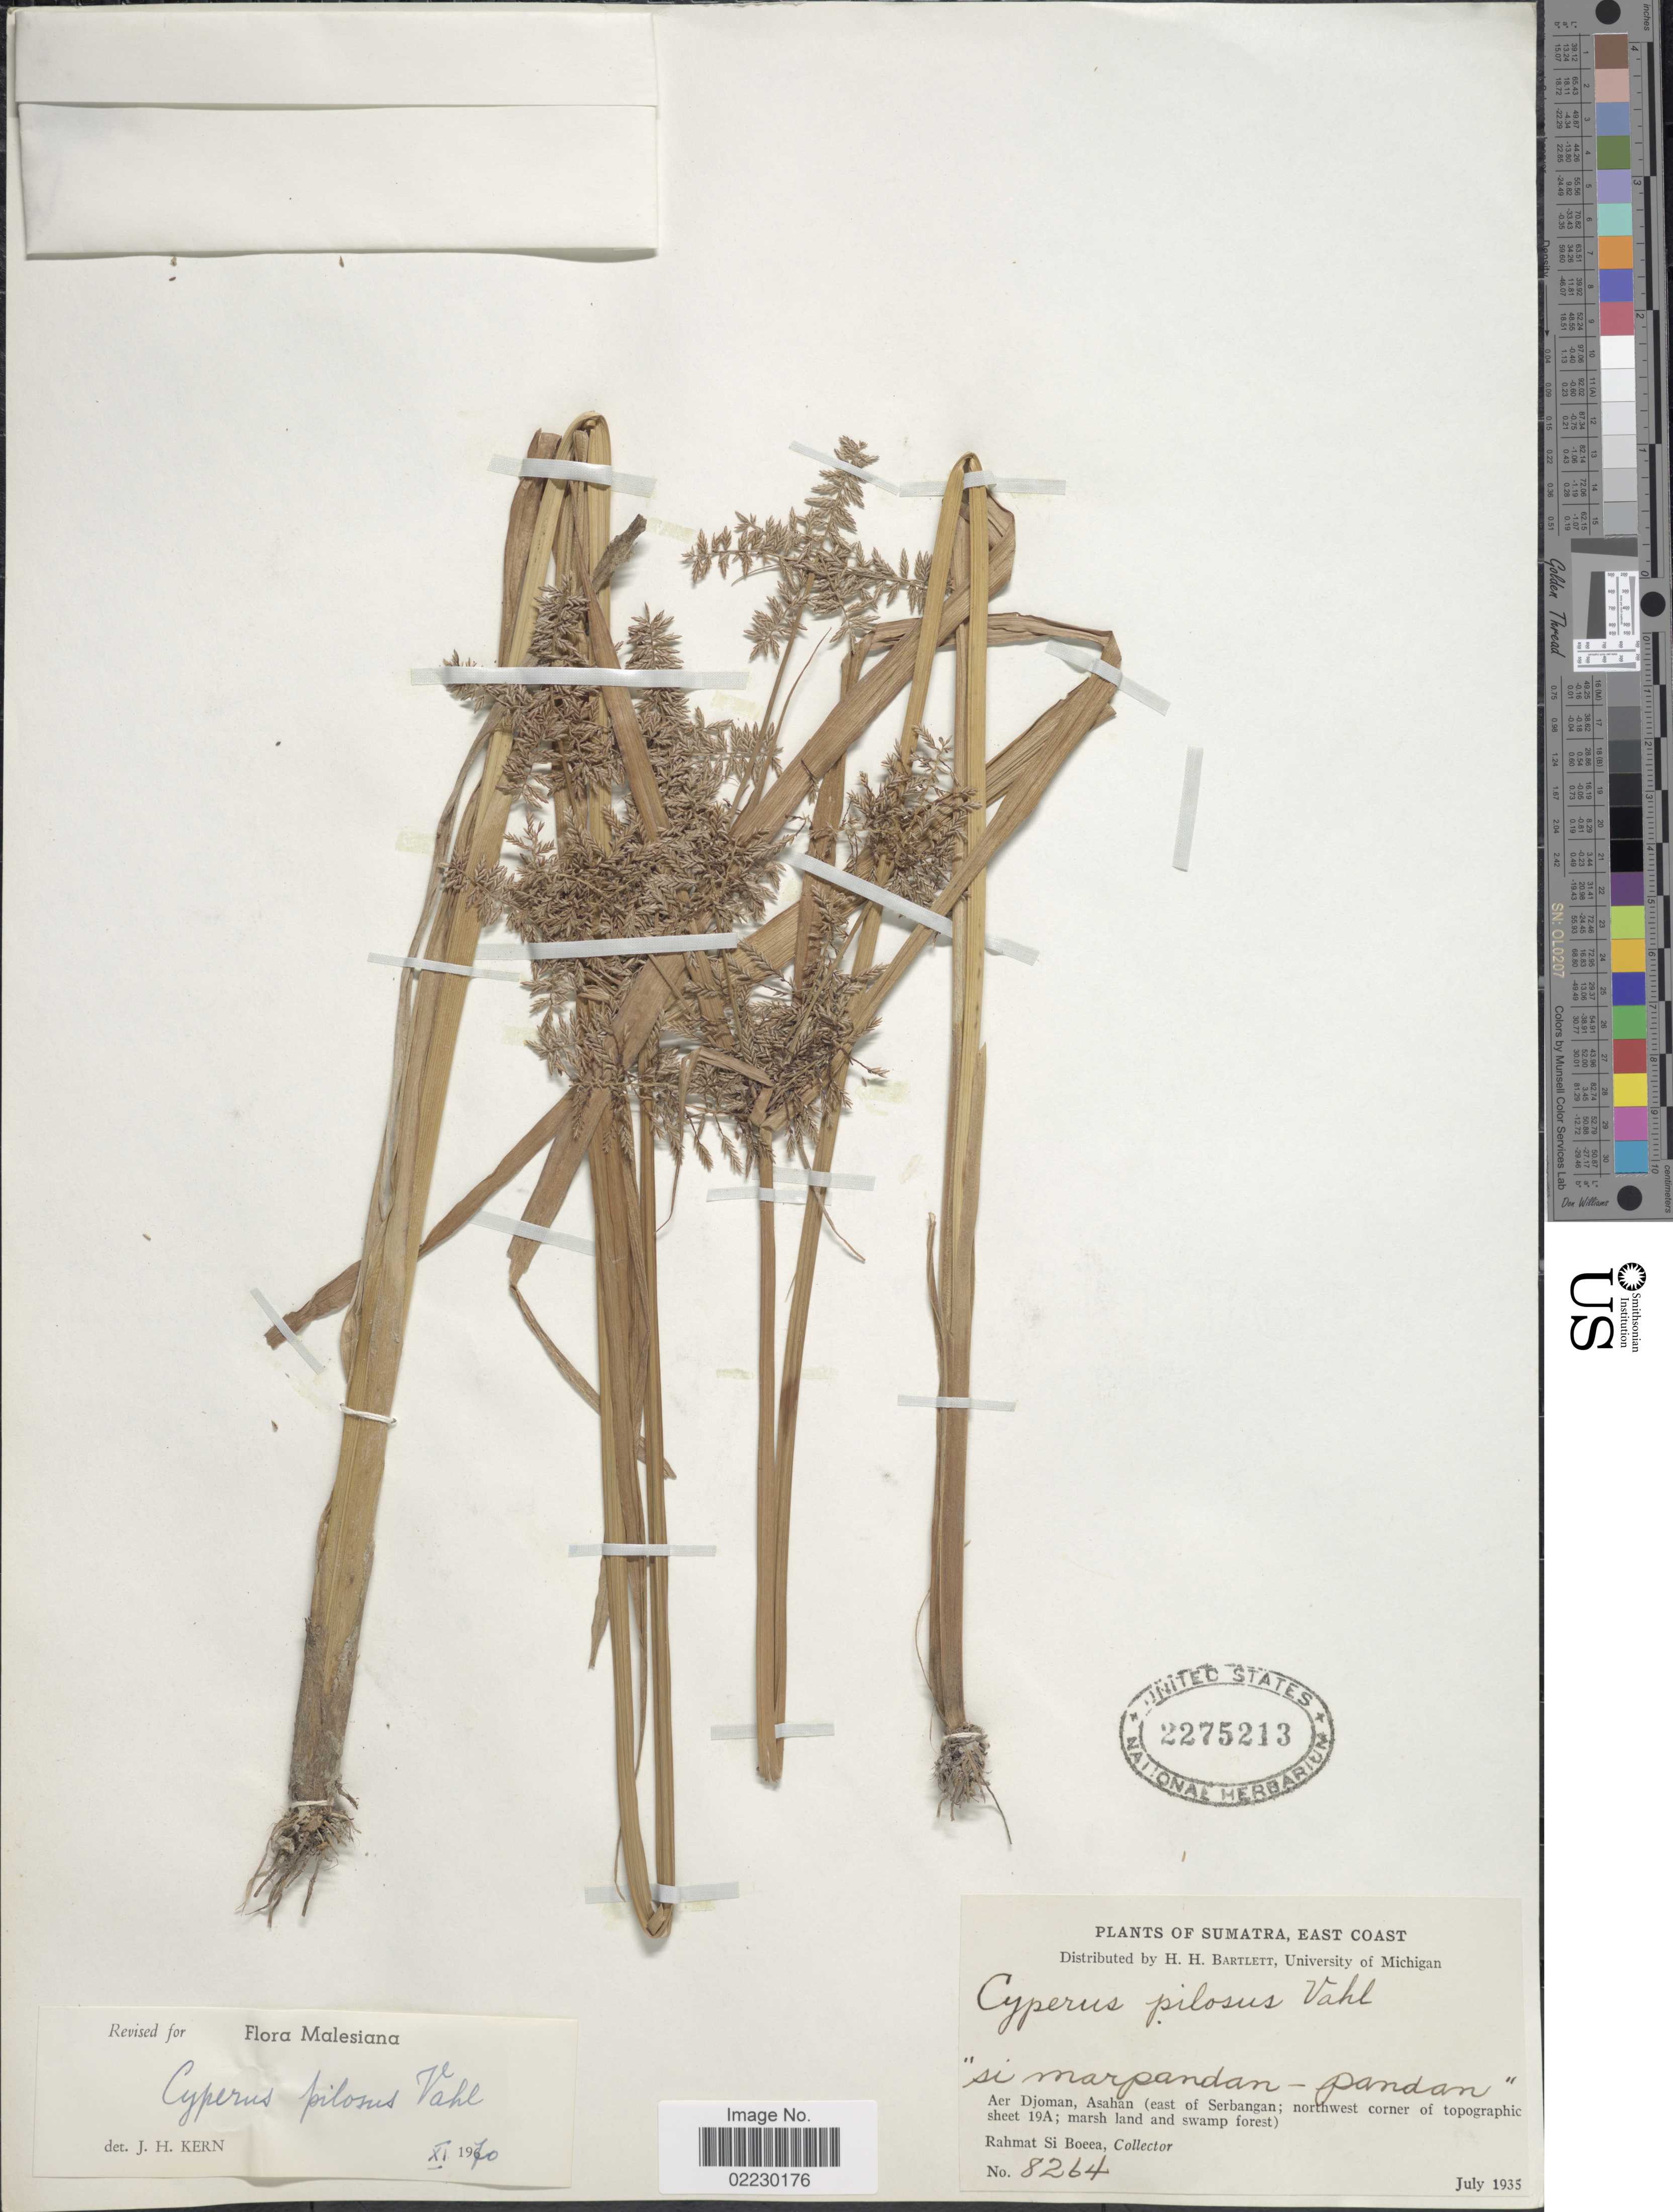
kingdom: Plantae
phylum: Tracheophyta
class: Liliopsida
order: Poales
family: Cyperaceae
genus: Cyperus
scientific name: Cyperus pilosus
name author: Vahl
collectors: Rahmat Si Boeea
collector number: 8264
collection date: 1935-07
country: Indonesia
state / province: Sumatra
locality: East Coast, Aer Djoman, Asahan (east of Serbangan; northwest corner of topographic sheet 19A; marsh land and swamp forest)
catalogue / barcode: US 2275213